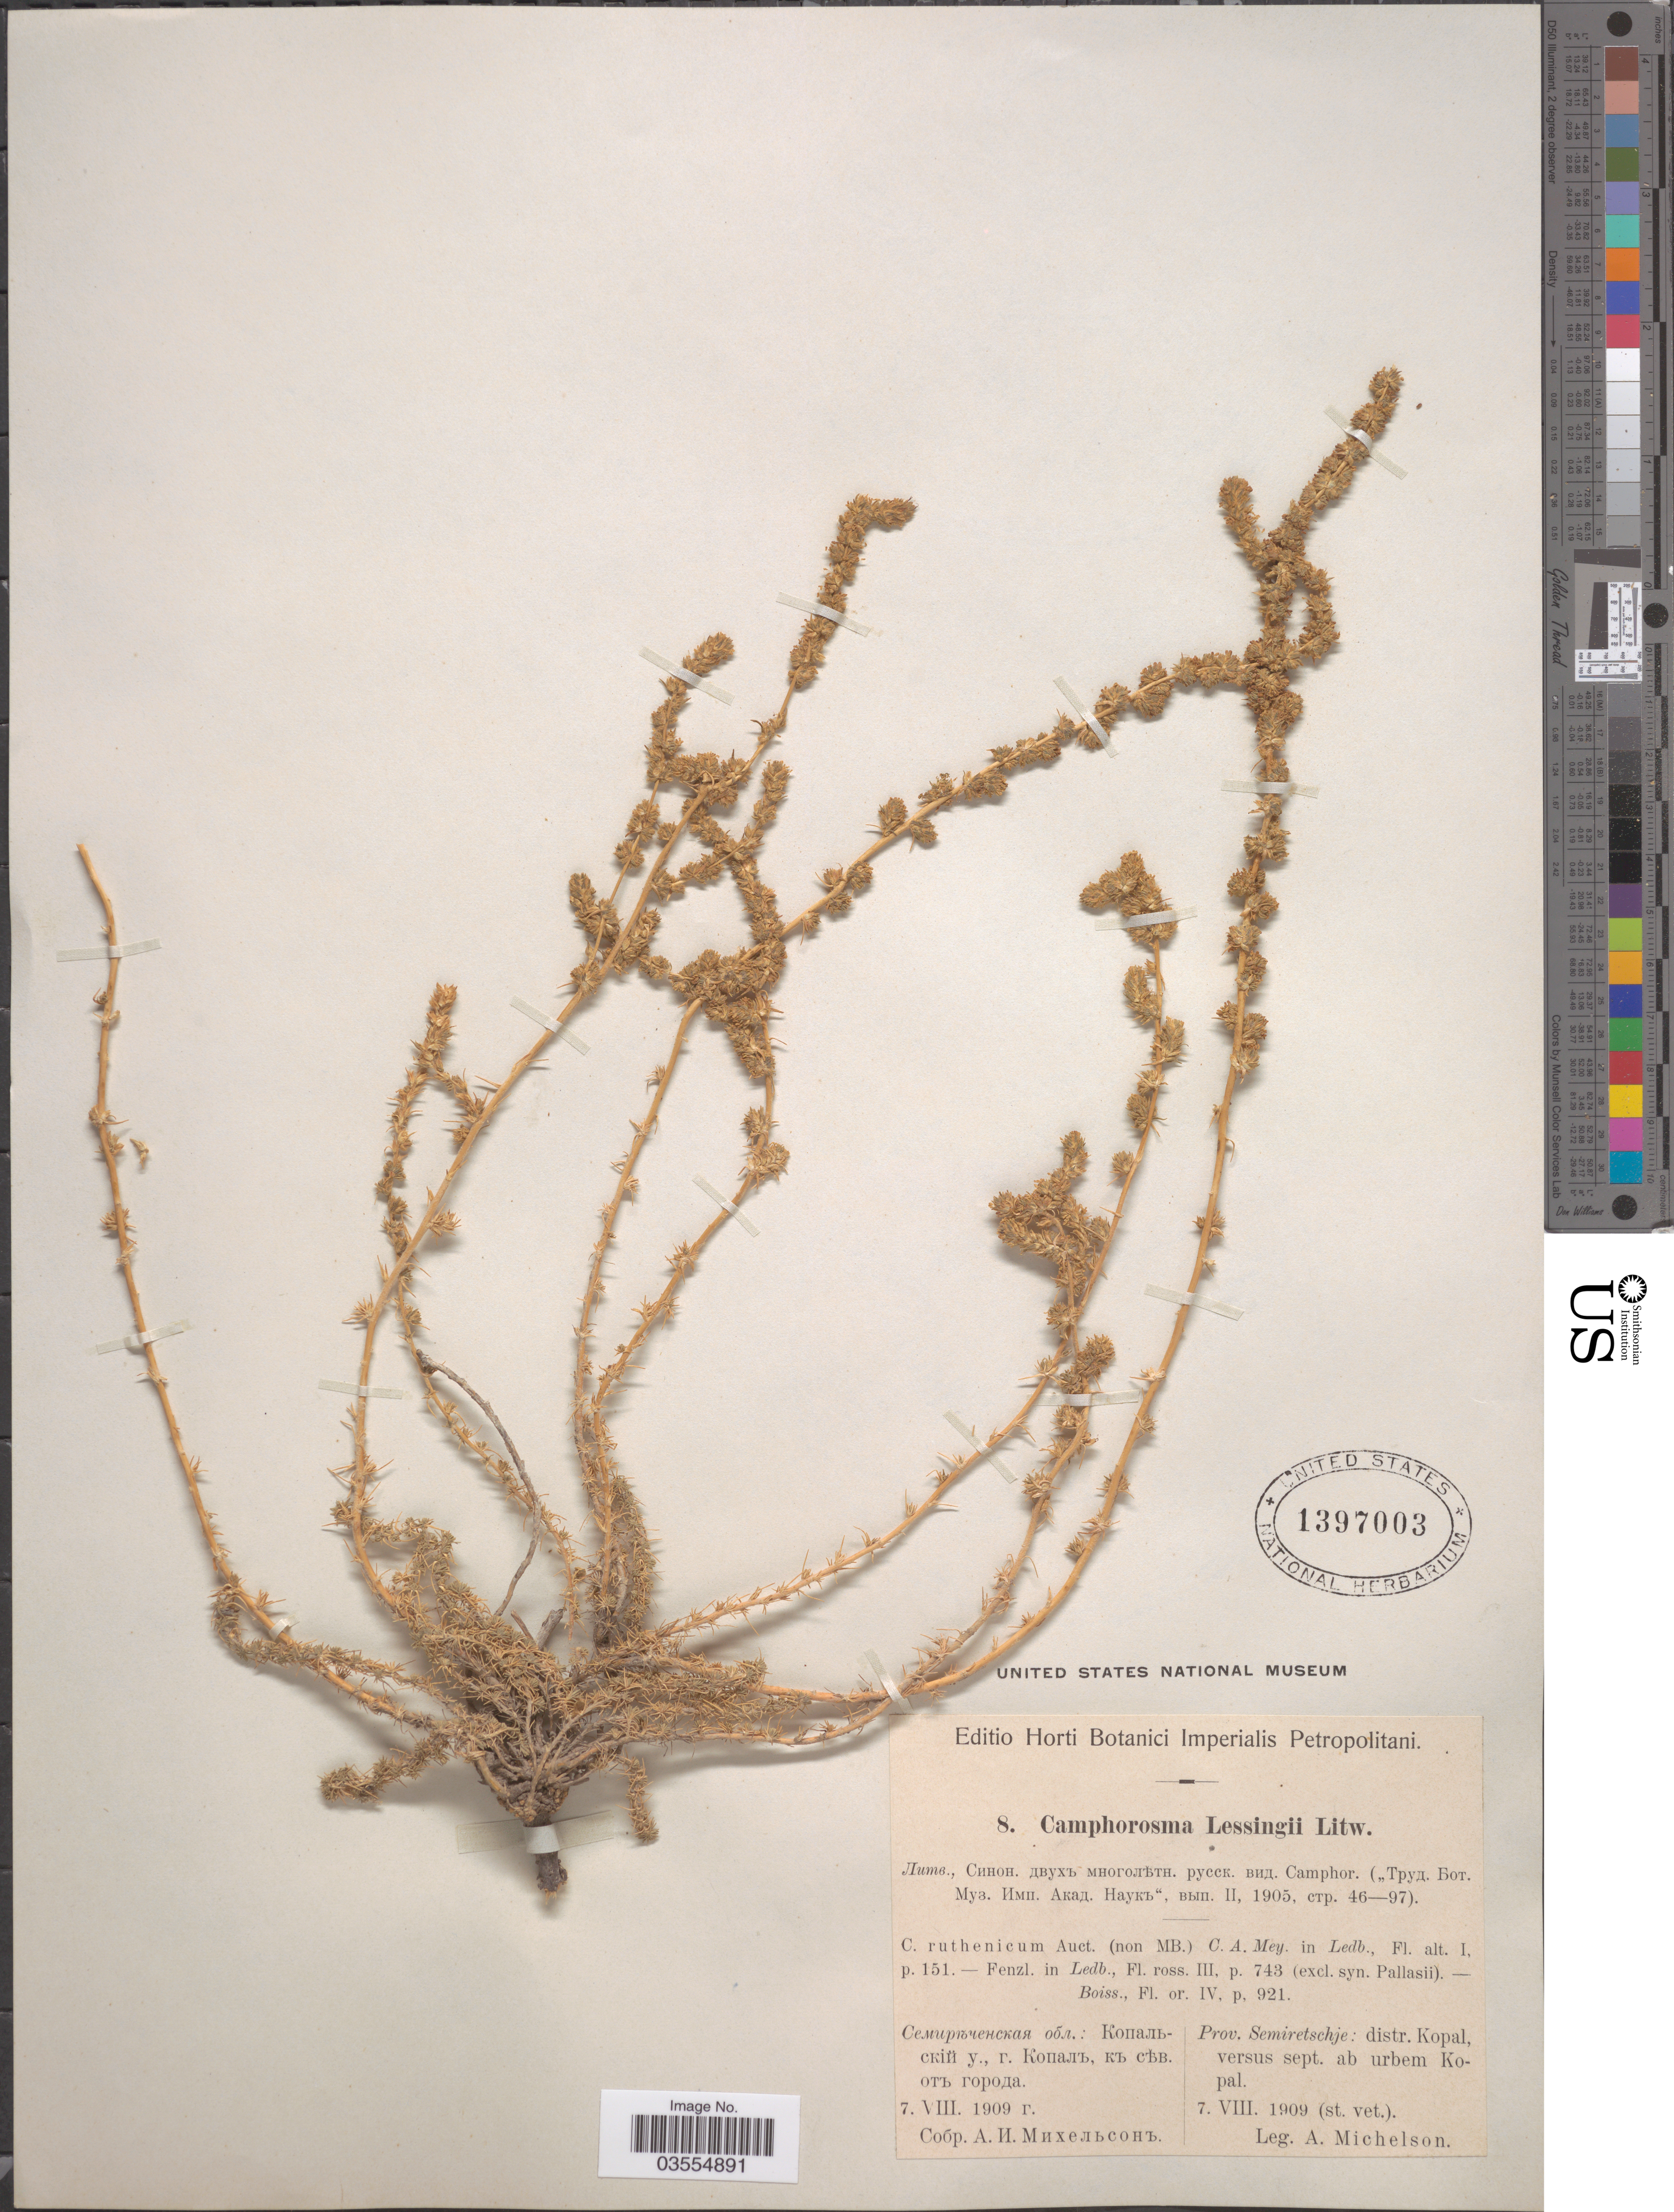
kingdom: Plantae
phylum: Tracheophyta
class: Magnoliopsida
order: Caryophyllales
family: Amaranthaceae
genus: Camphorosma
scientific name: Camphorosma lessingii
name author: Litv.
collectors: A. Michelson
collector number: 8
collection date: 1909-08-07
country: Kazakhstan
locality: Prov. Semiretschje: distr. Kopal, versus sept. ab urbem Kopal.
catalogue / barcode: US 1397003